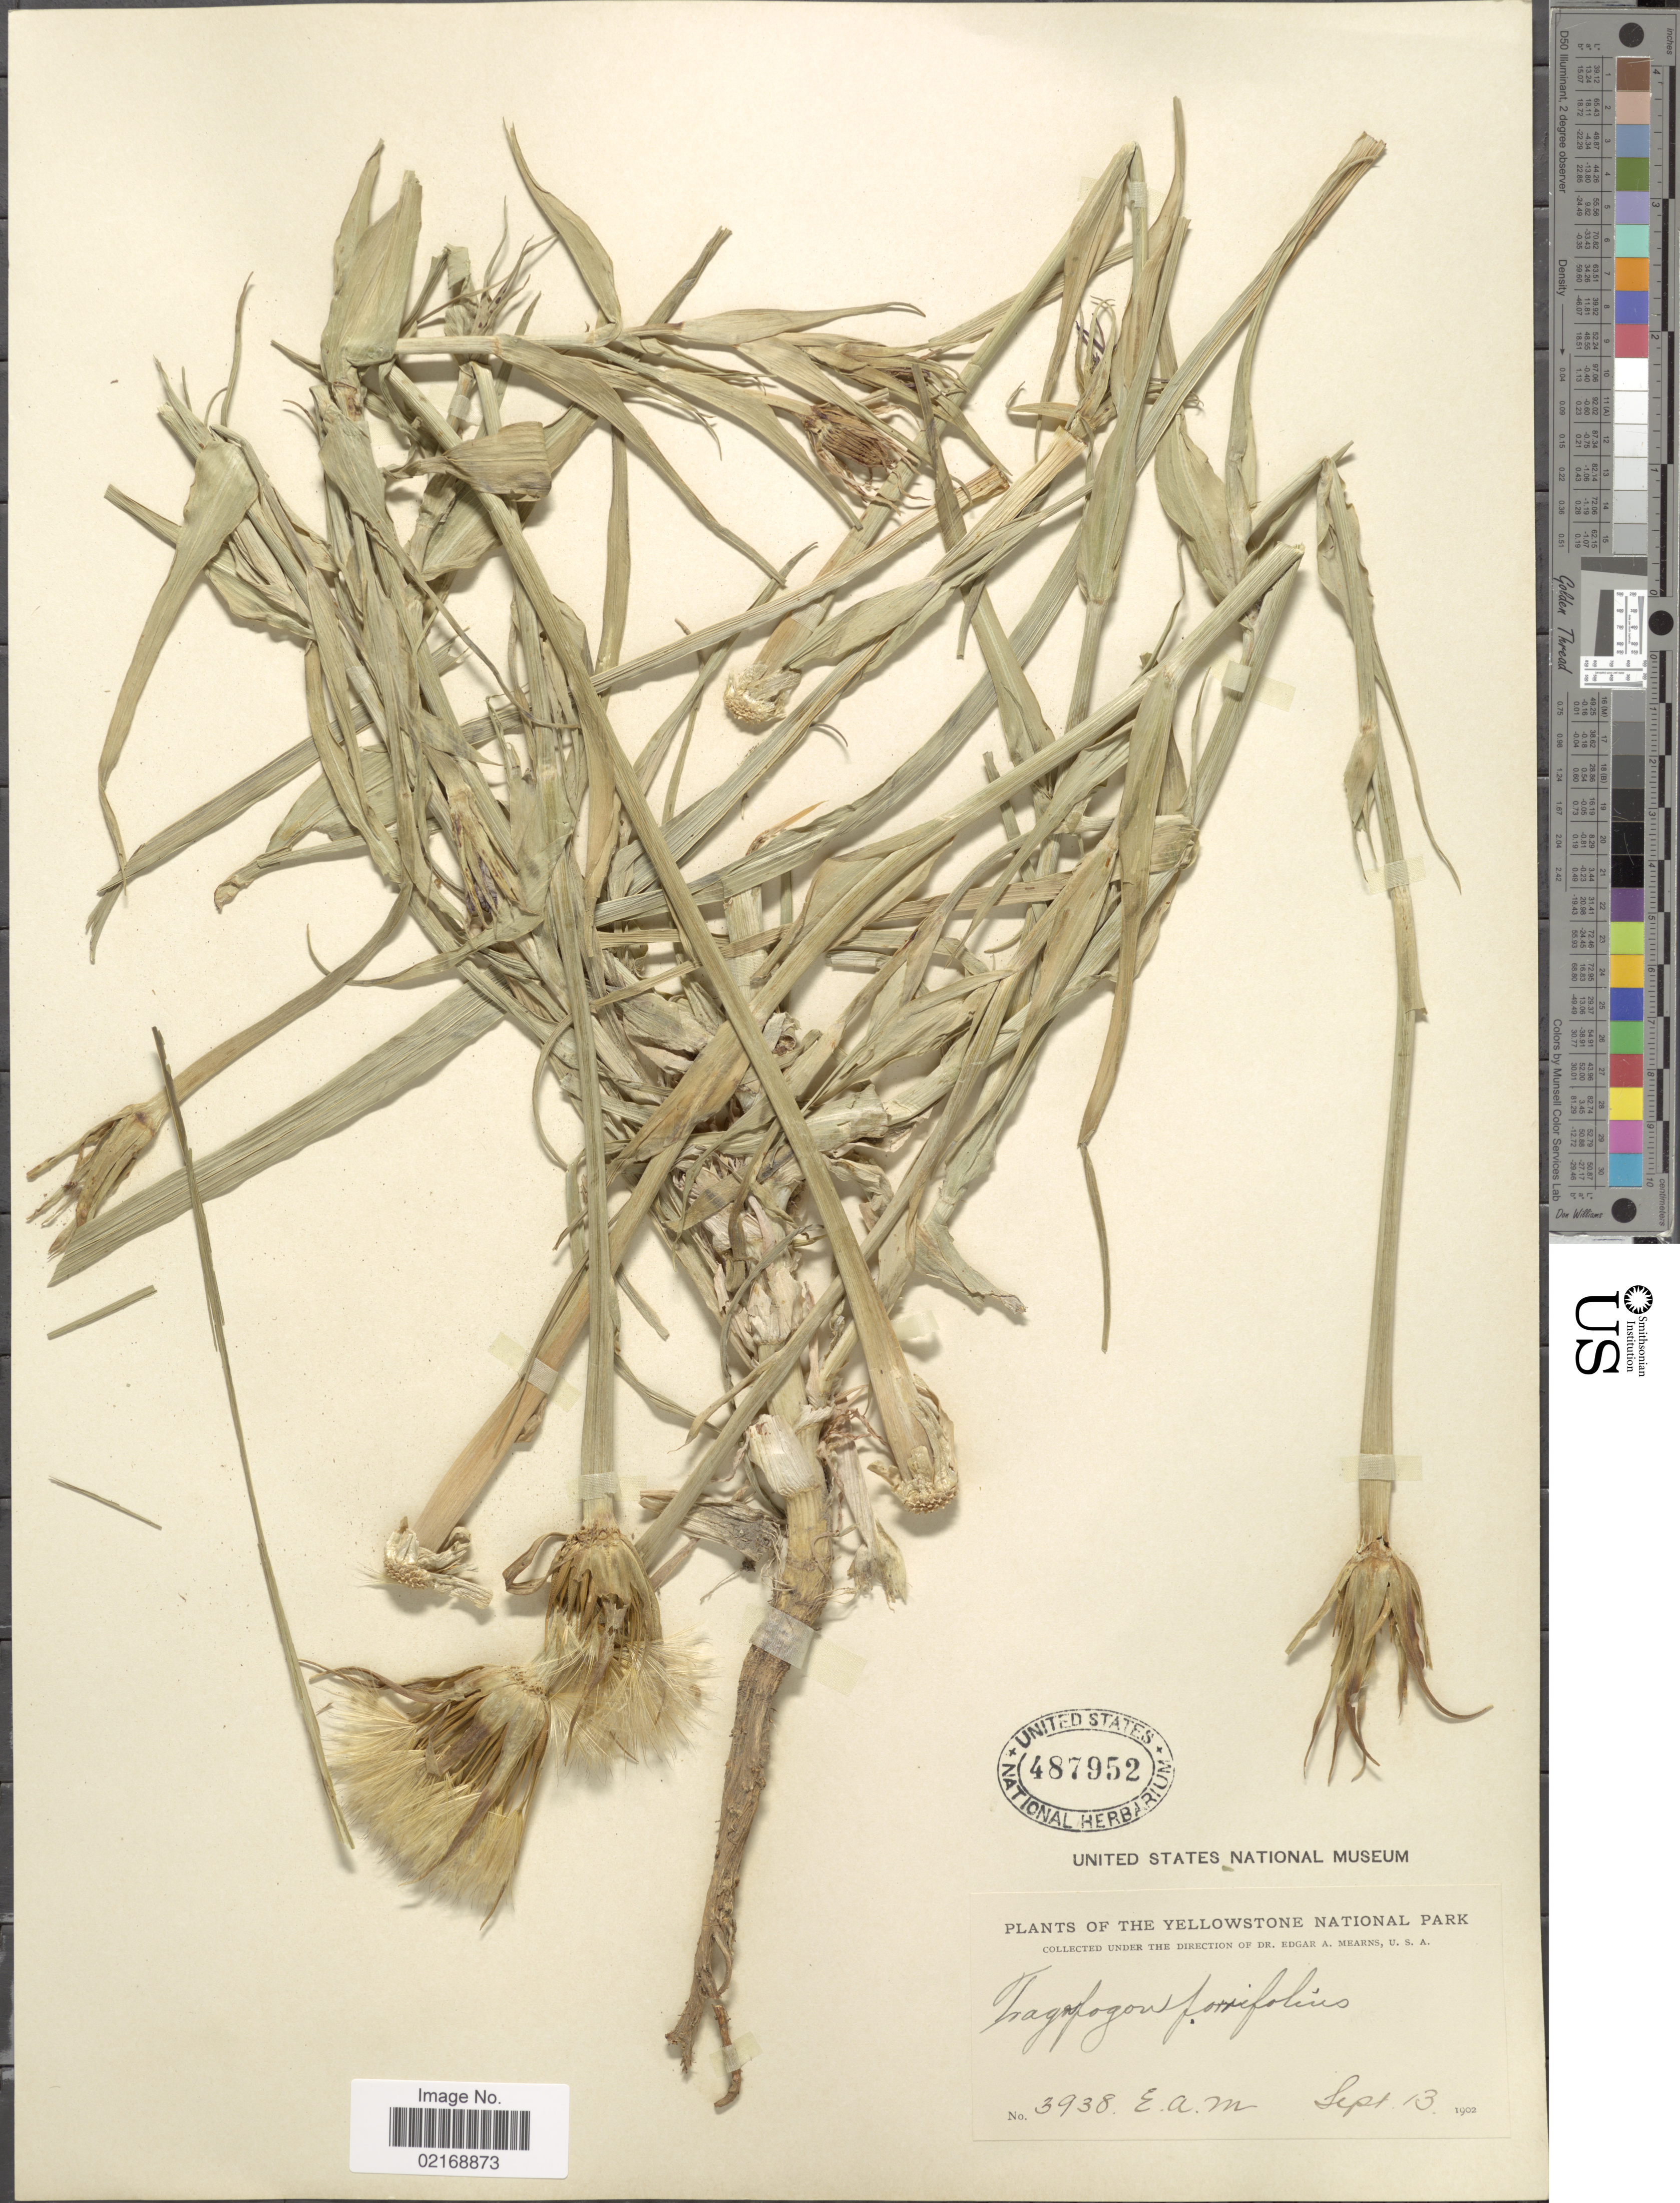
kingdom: Plantae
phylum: Tracheophyta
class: Magnoliopsida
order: Asterales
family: Asteraceae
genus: Tragopogon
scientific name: Tragopogon porrifolius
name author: L.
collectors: E. A. Mearns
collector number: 3938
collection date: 1902-09-13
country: United States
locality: Yellowstone National Park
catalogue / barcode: US 487952